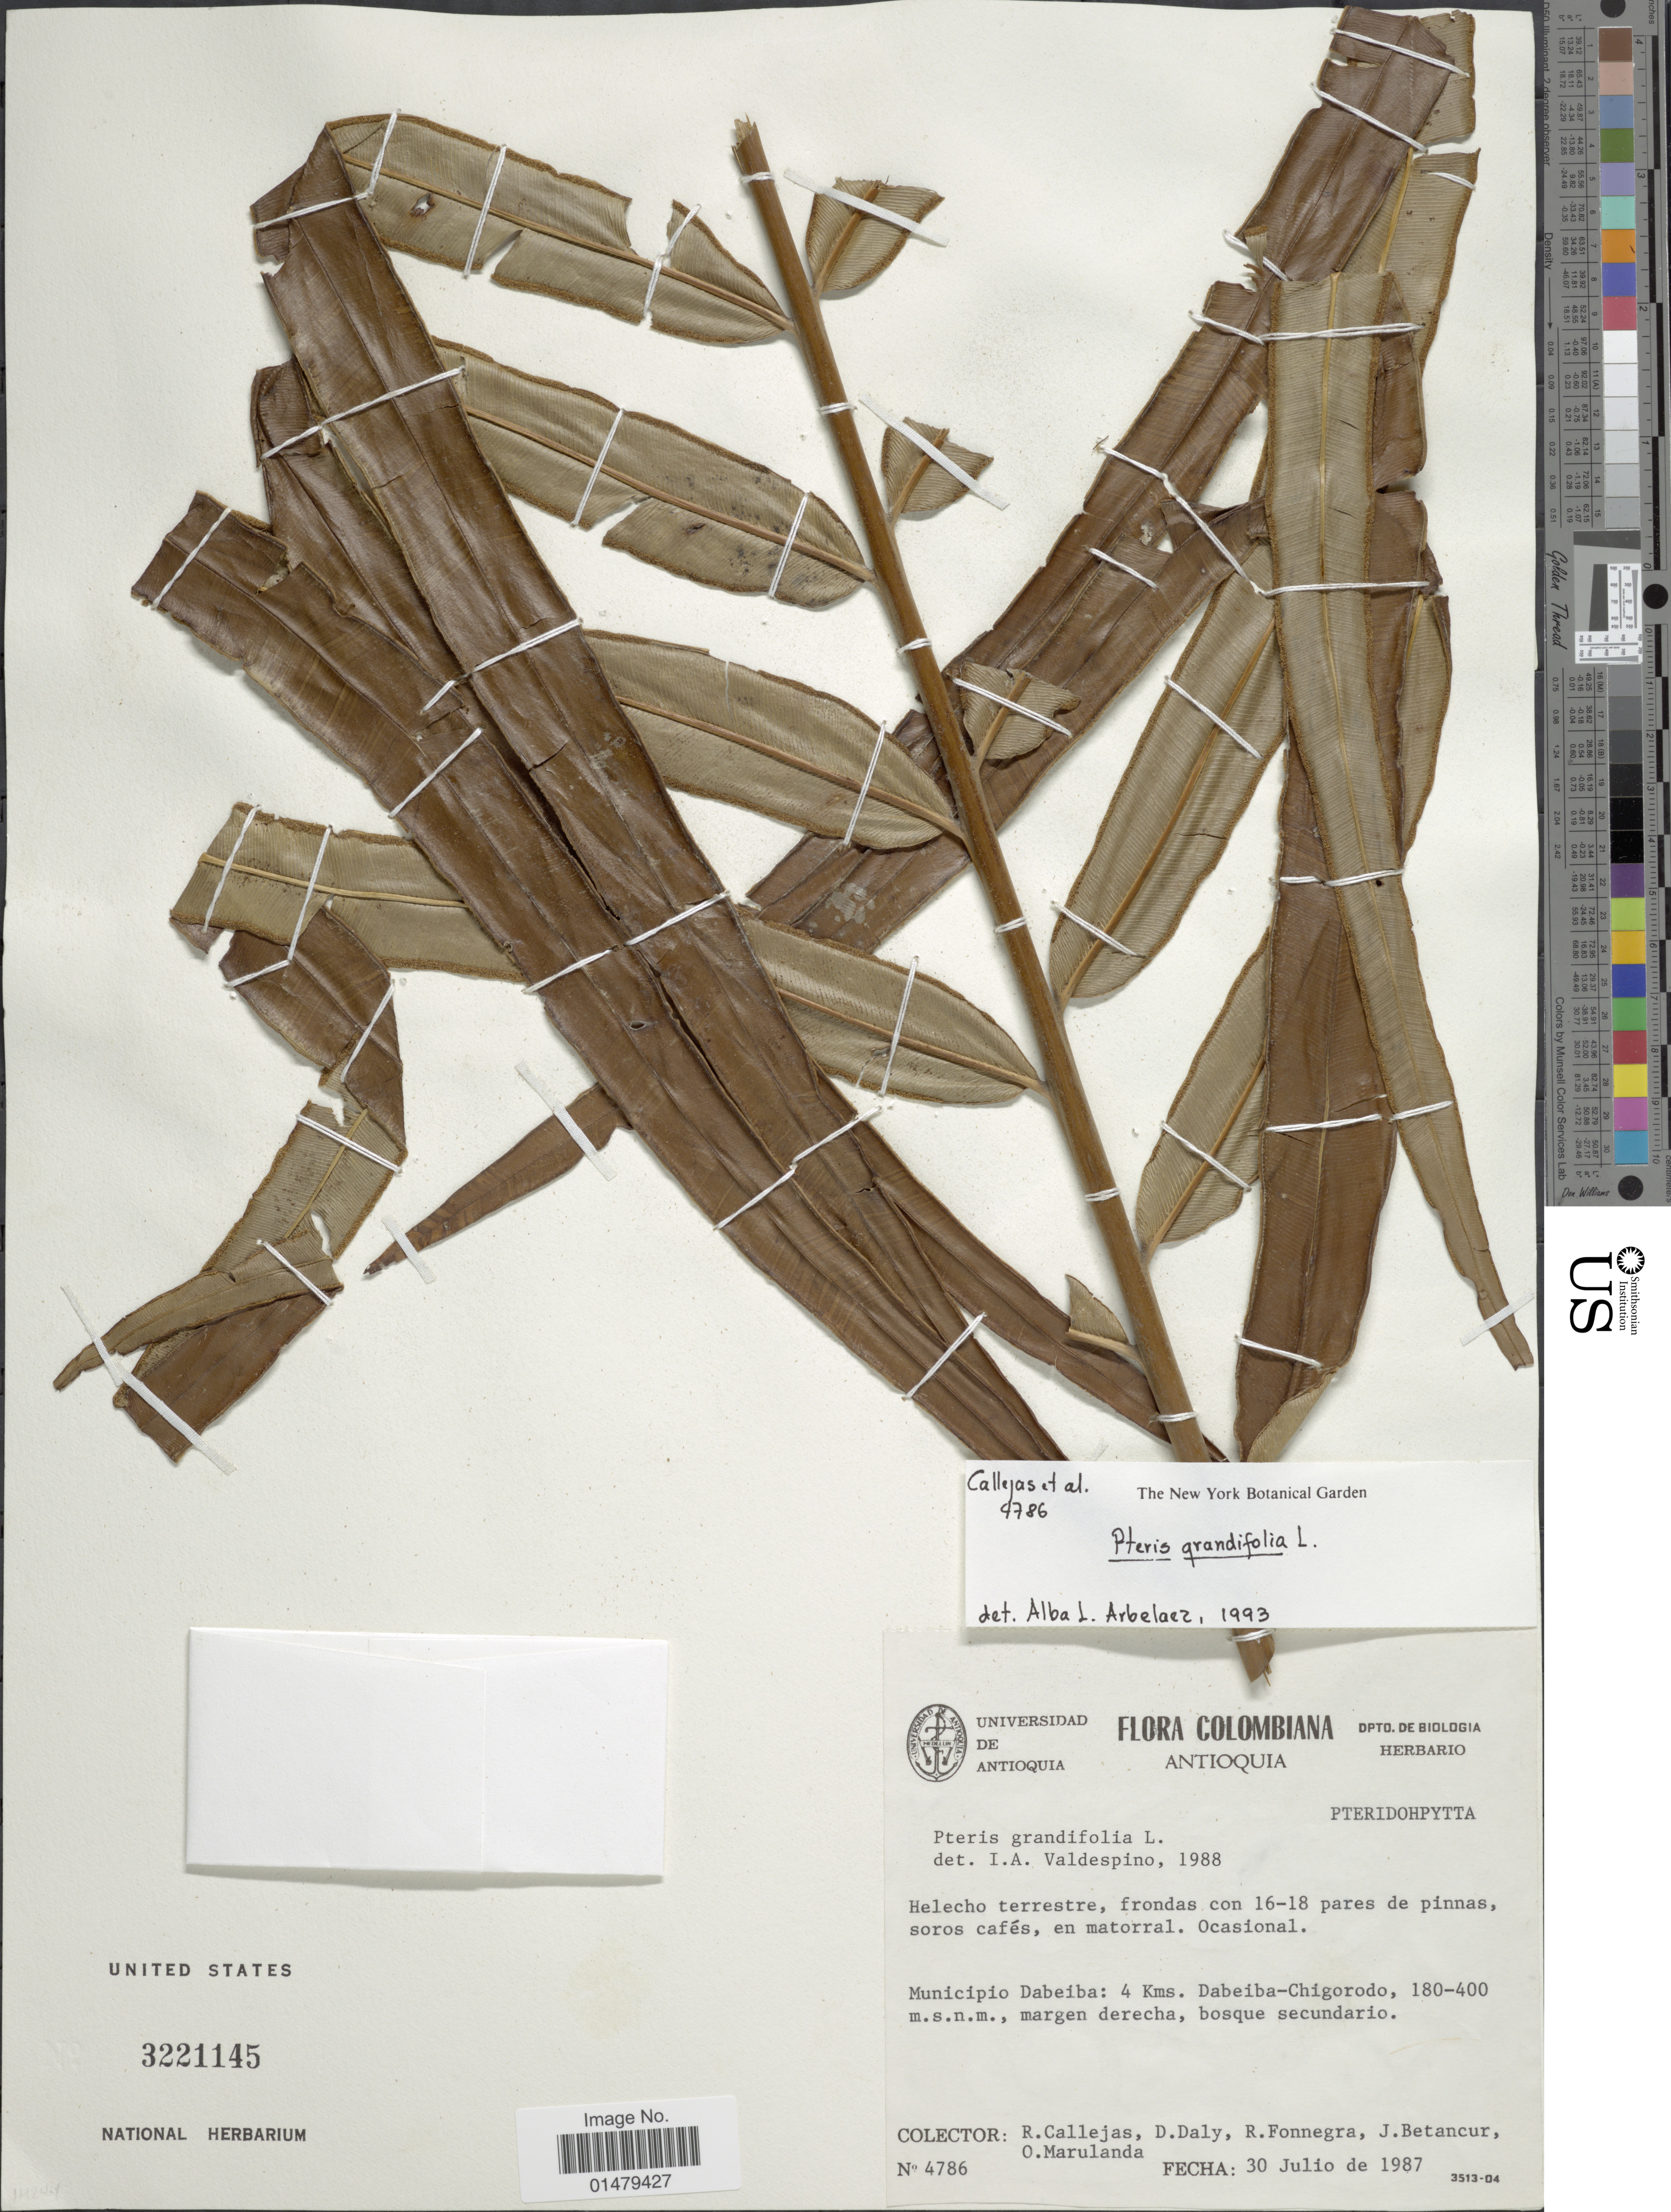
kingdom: Plantae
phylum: Tracheophyta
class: Polypodiopsida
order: Polypodiales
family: Pteridaceae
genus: Pteris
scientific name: Pteris grandifolia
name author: L.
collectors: R. Callejas, D. C. Daly, R. Fonnegra & J. Betancur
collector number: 4786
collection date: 1987-07-30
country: Colombia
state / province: Antioquia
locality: Municipio Dabeiba: 4 kms. Dabeiba-Chigorodo.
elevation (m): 180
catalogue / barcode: US 3221145